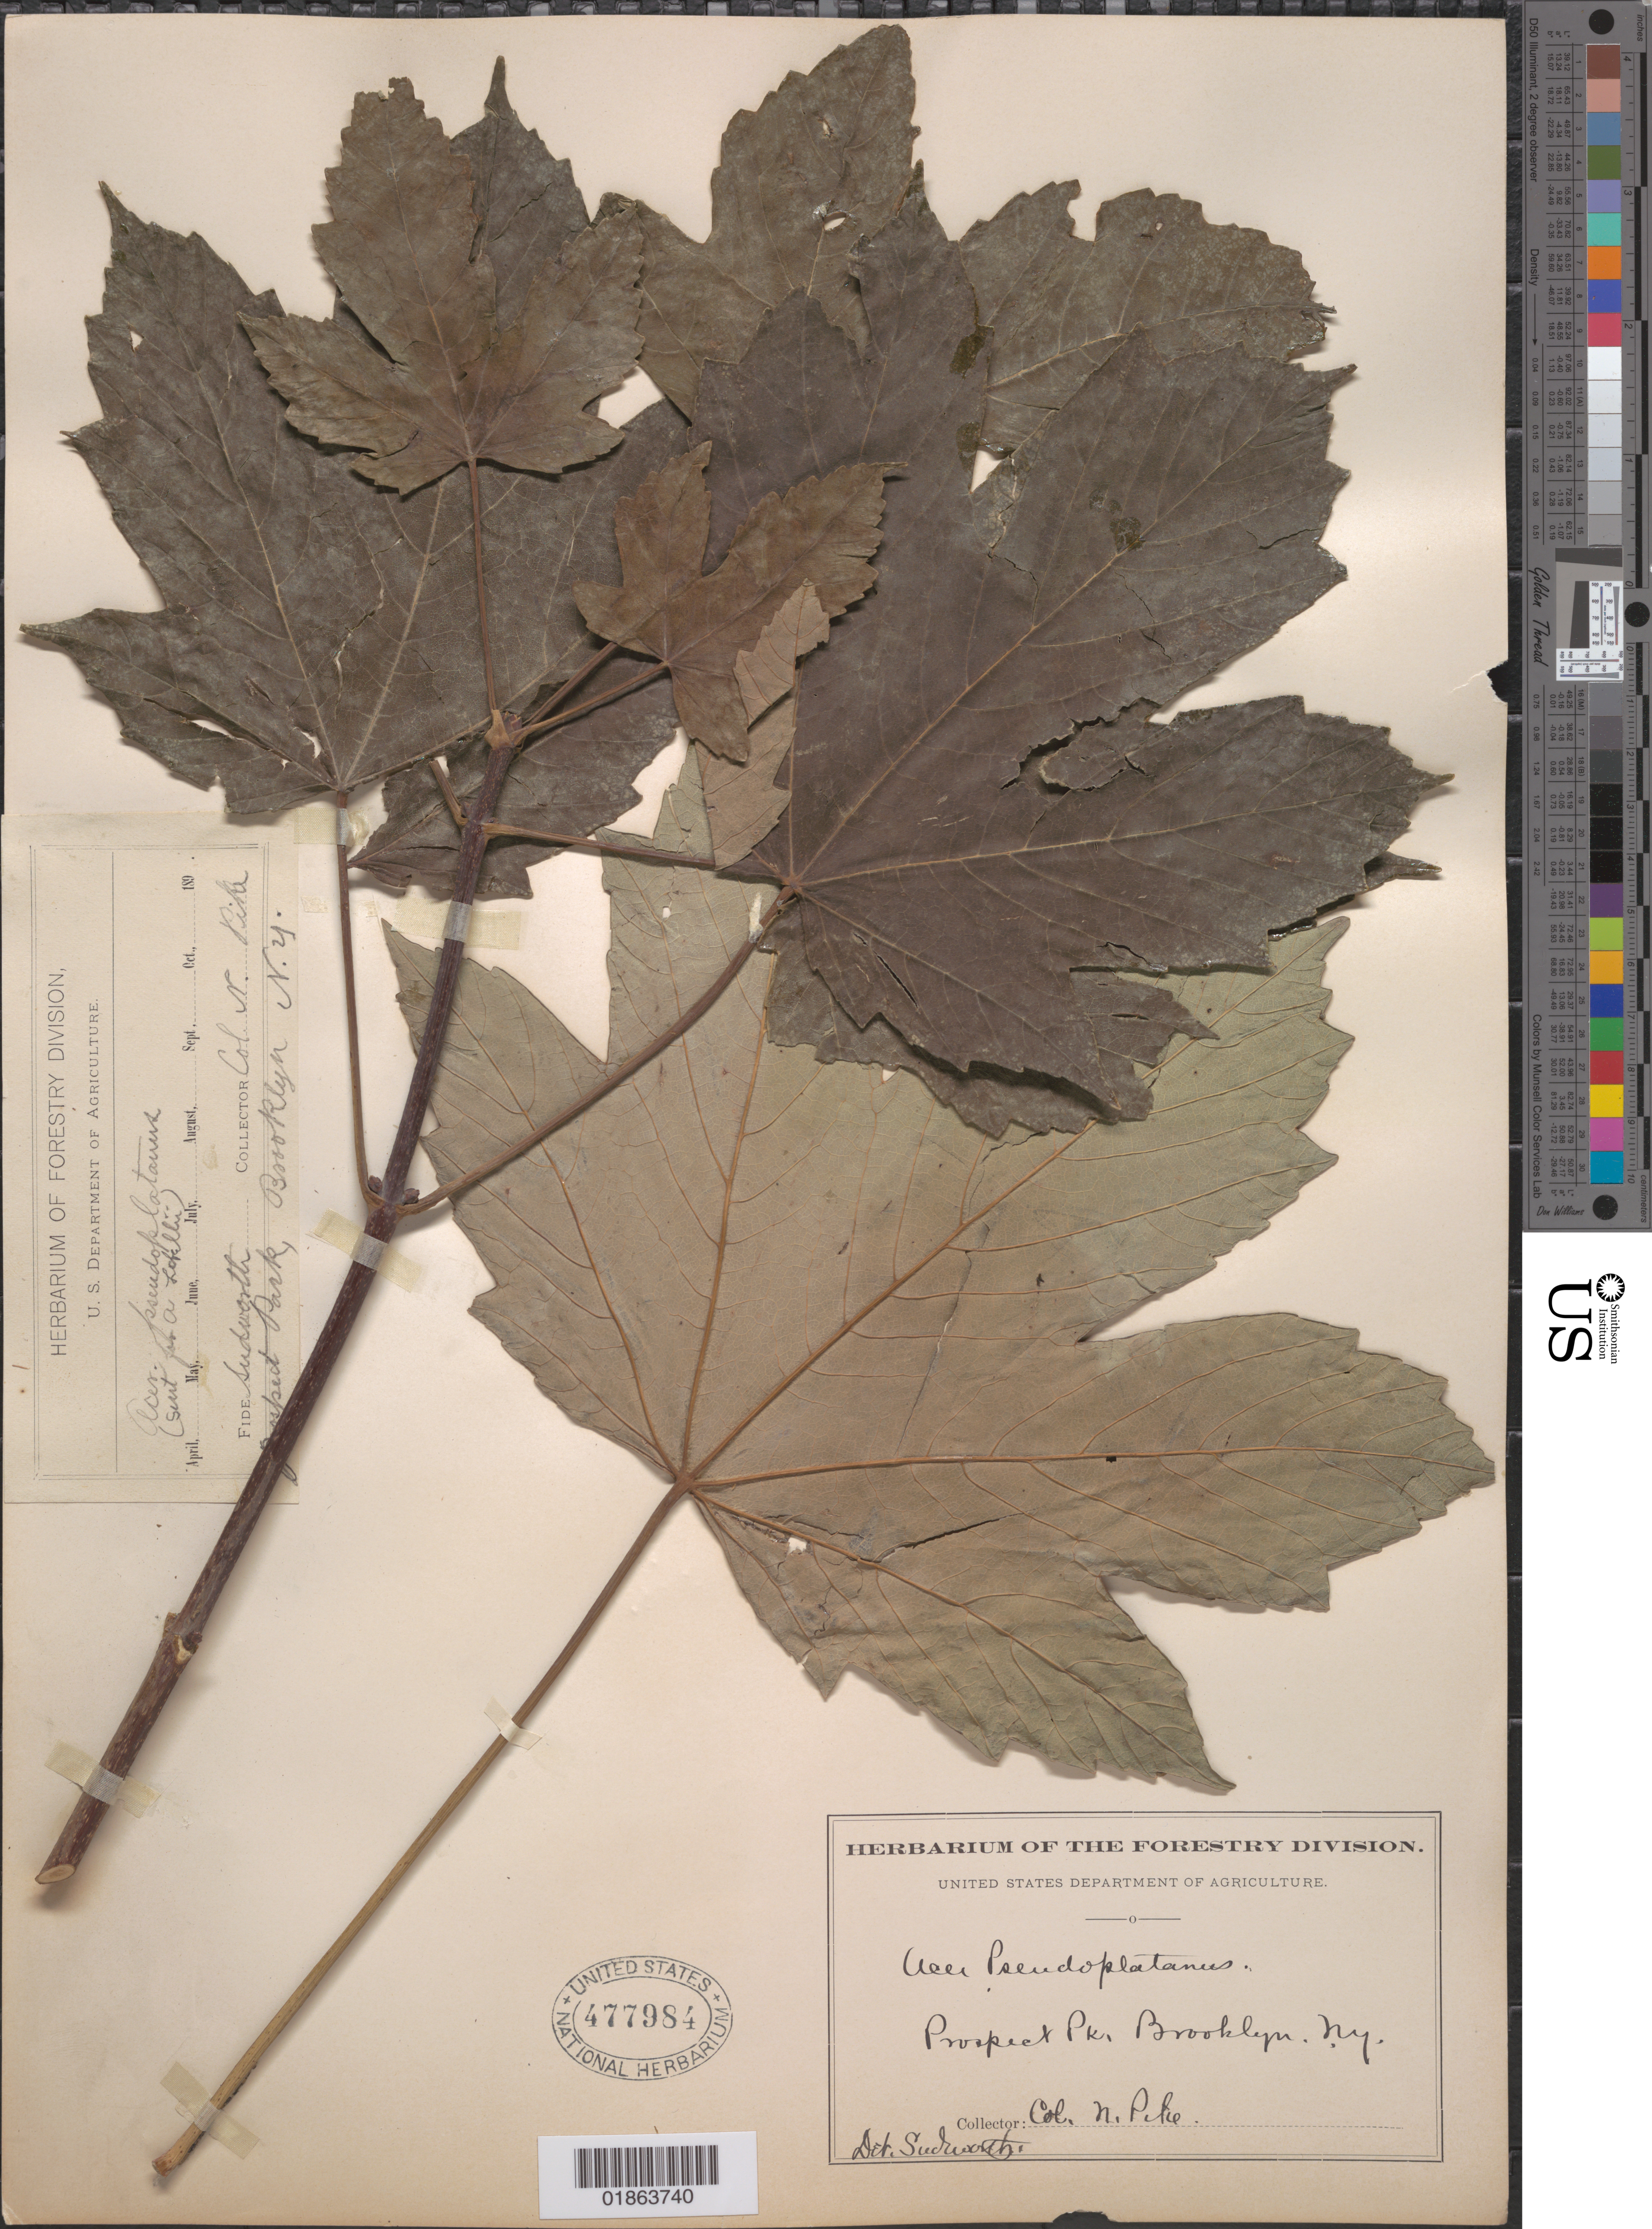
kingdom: Plantae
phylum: Tracheophyta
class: Magnoliopsida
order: Sapindales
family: Sapindaceae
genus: Acer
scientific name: Acer pseudoplatanus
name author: L.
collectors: N. Pike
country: United States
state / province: New York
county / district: Kings County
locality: Brooklyn, Prospect Park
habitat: Cultivated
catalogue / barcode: US 477984